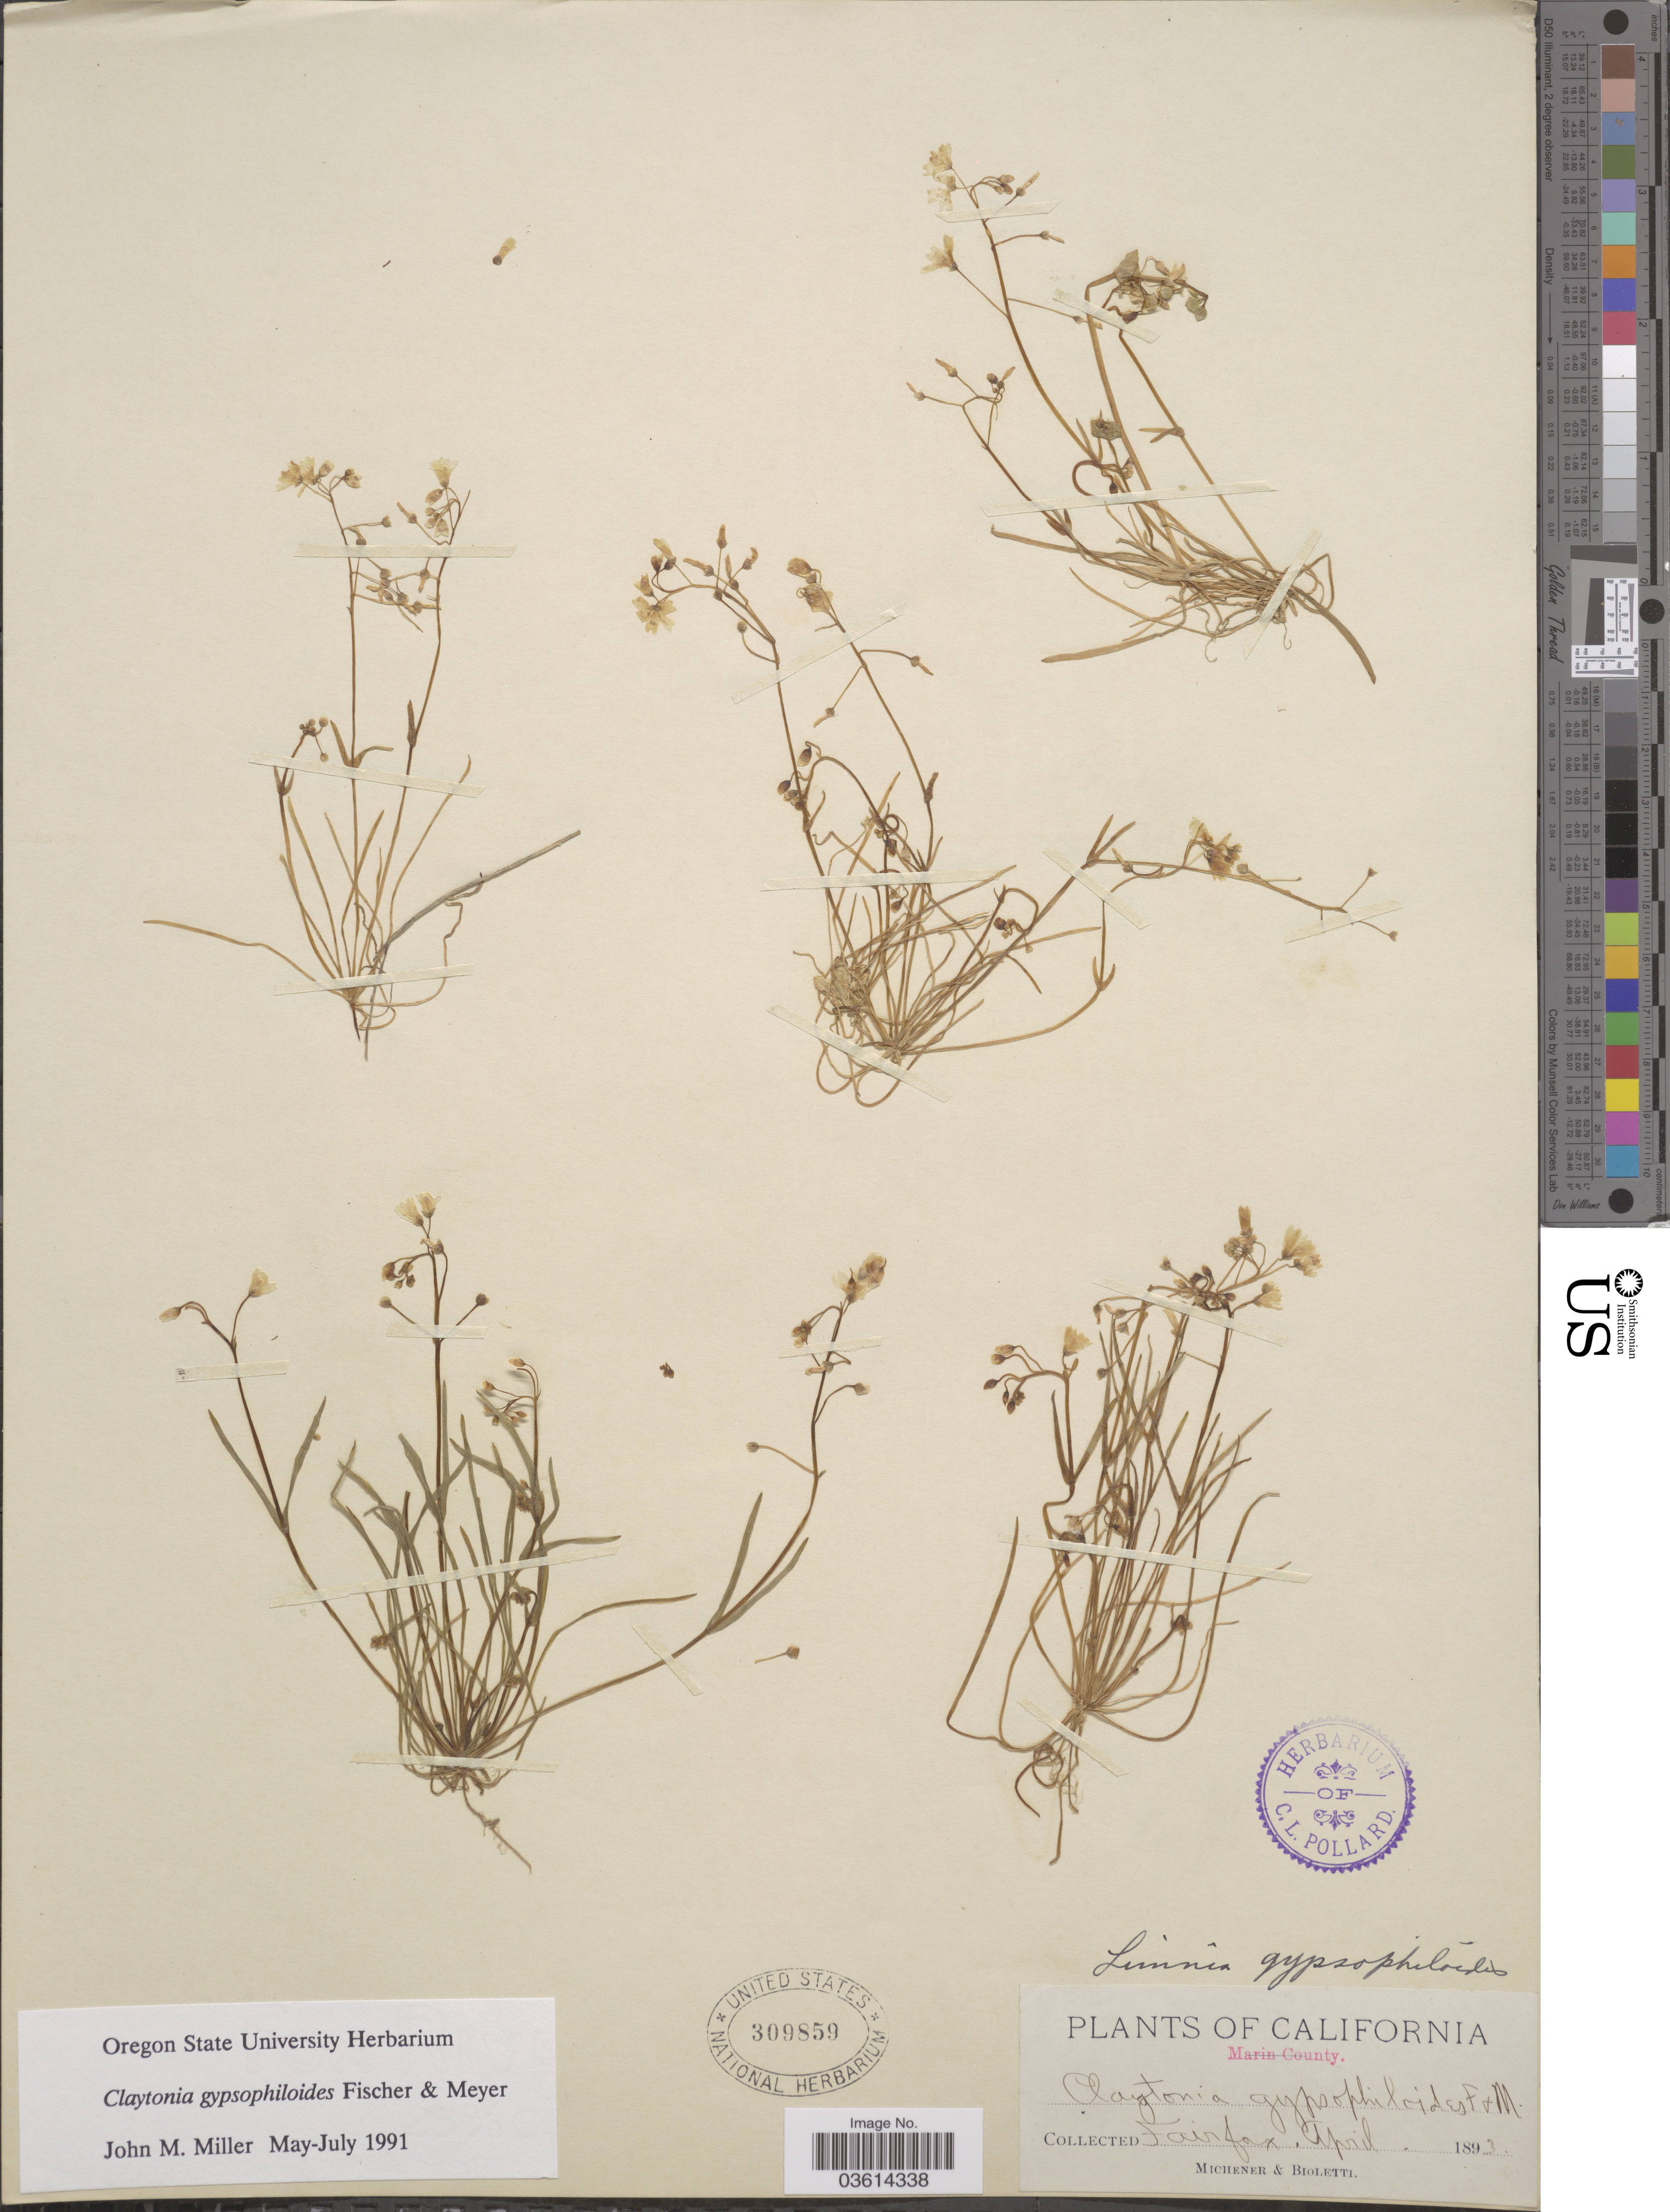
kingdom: Plantae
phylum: Tracheophyta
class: Magnoliopsida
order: Caryophyllales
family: Montiaceae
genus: Claytonia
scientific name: Claytonia gypsophiloides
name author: Fisch. & C.A. Mey.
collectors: -. Michener & -- Bioletti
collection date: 1893-04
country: United States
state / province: California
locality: Fairfax.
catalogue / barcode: US 309859